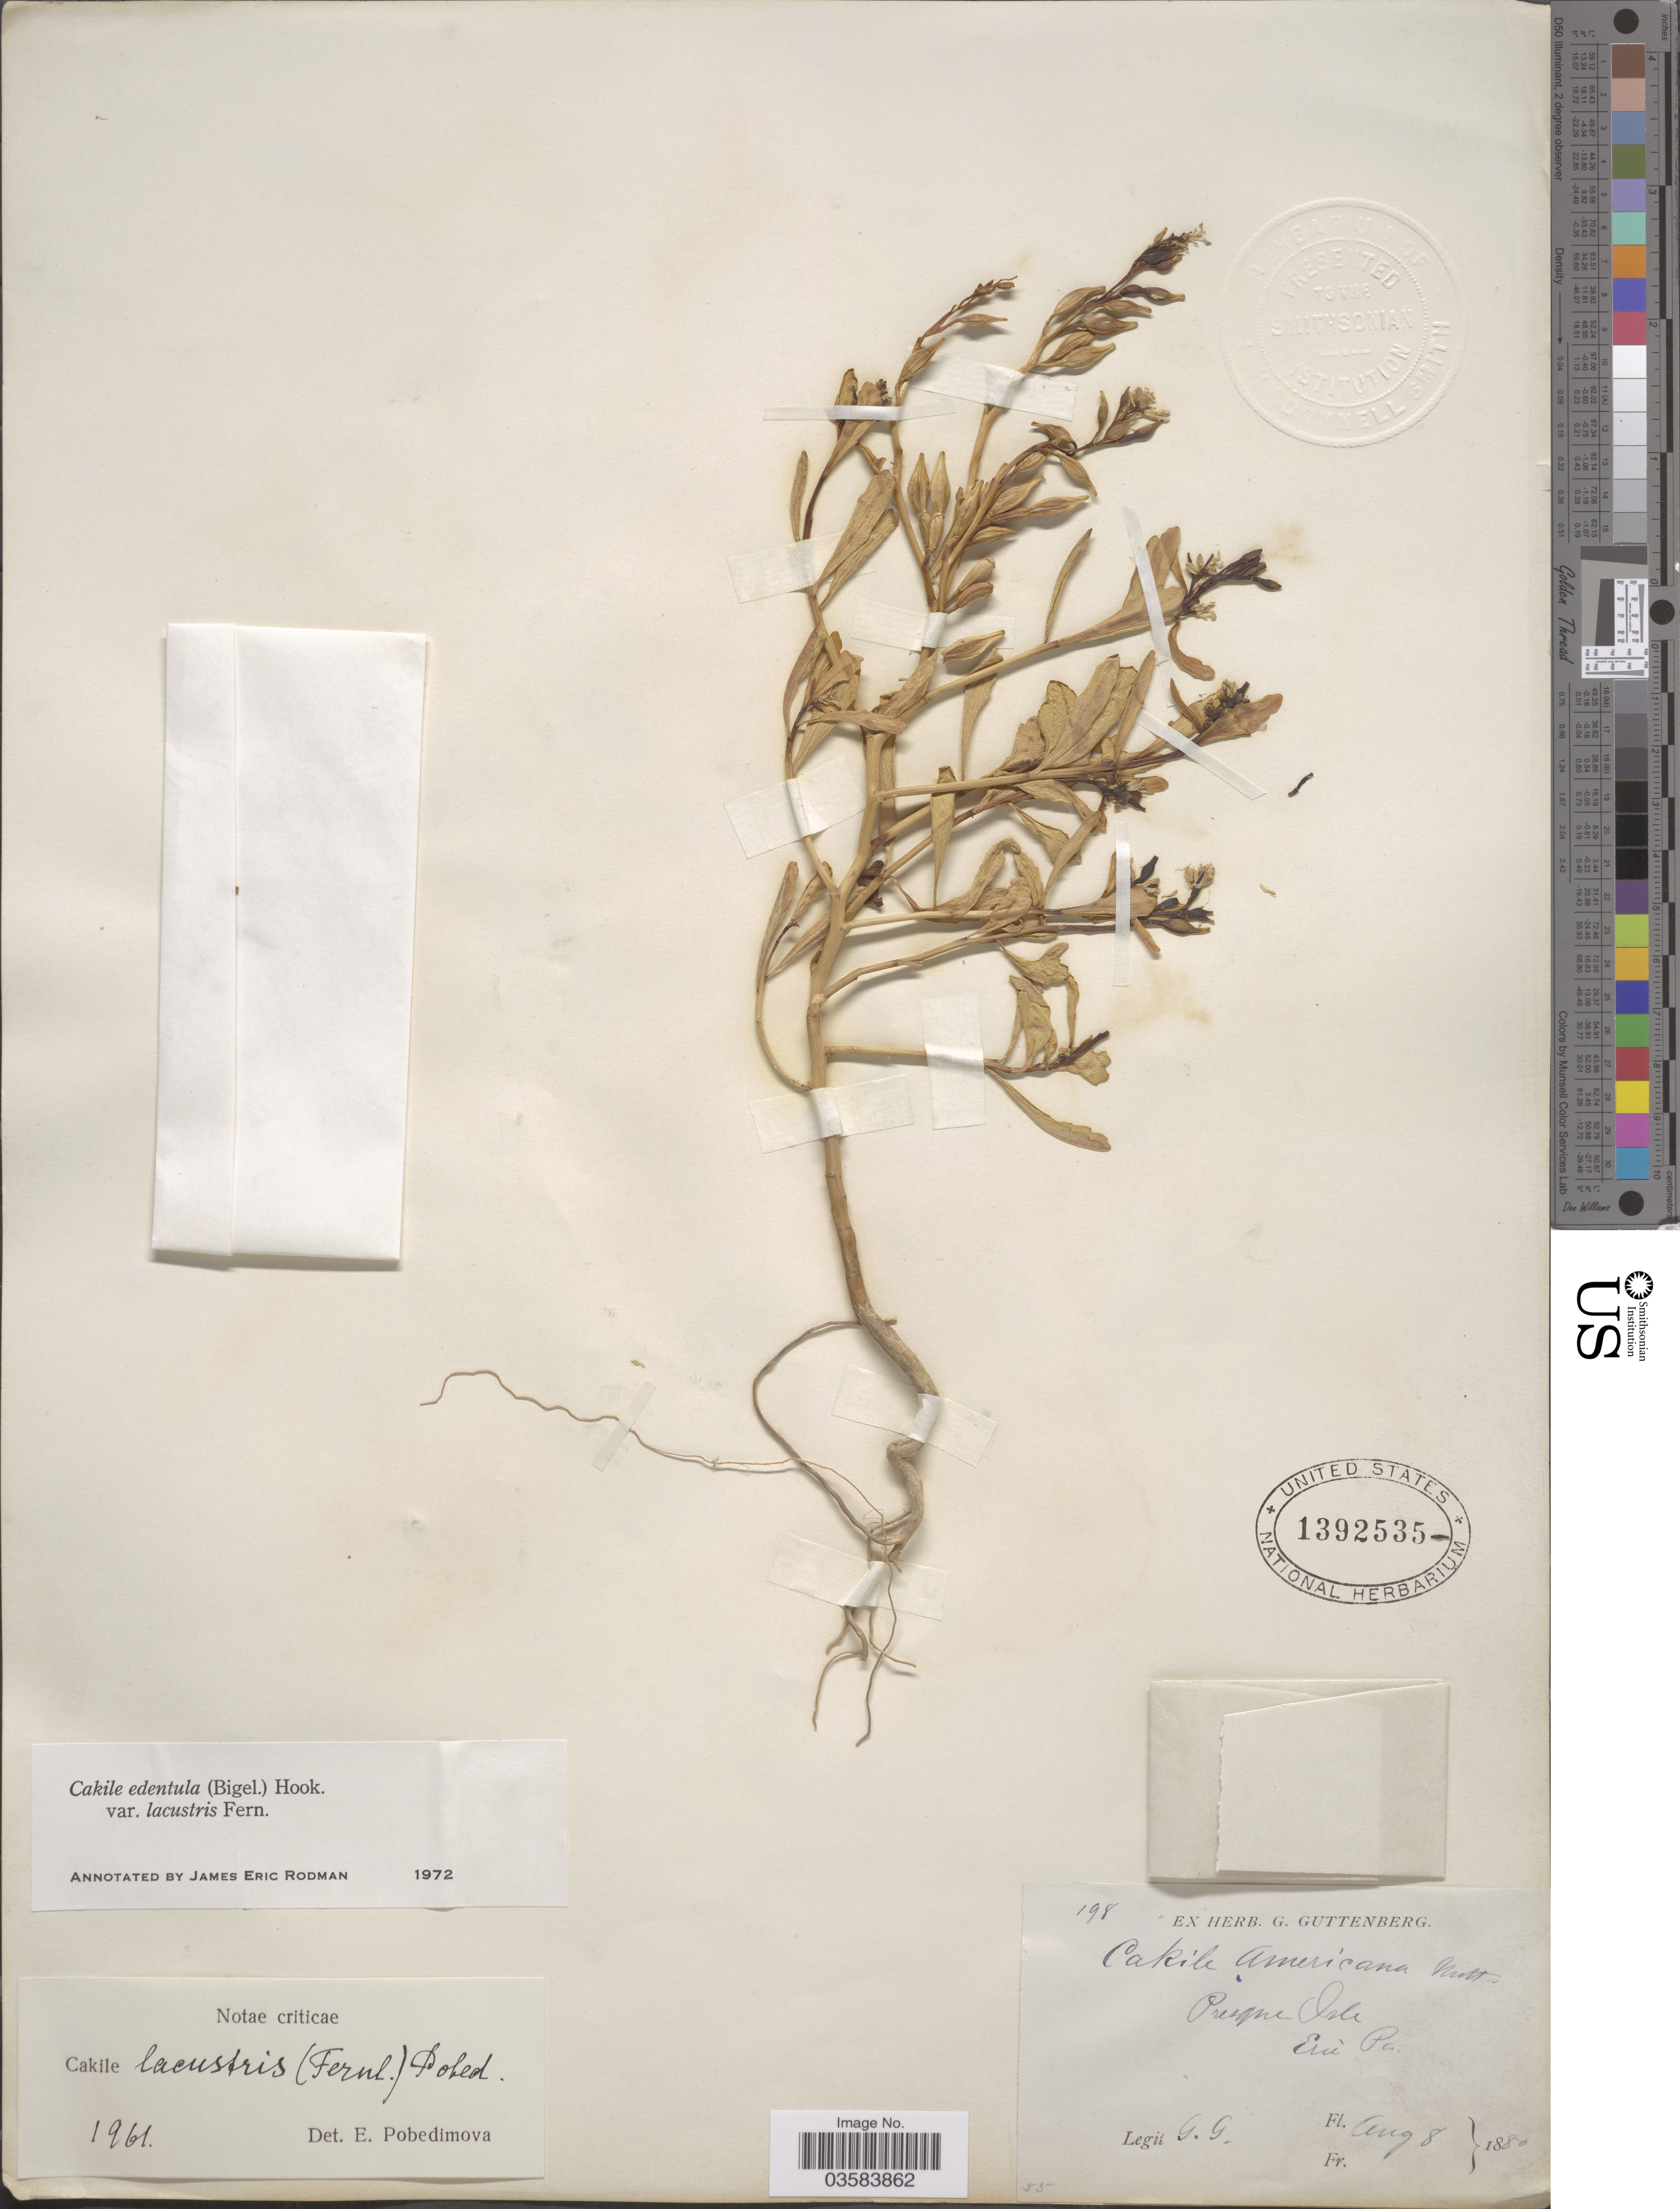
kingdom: Plantae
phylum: Tracheophyta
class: Magnoliopsida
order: Brassicales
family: Brassicaceae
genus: Cakile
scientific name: Cakile edentula var. lacustris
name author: Fernald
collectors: Ex herb. G. Guttenberg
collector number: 198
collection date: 1880-08-08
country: United States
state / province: Pennsylvania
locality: Presque Isle. Erie.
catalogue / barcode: US 1392535